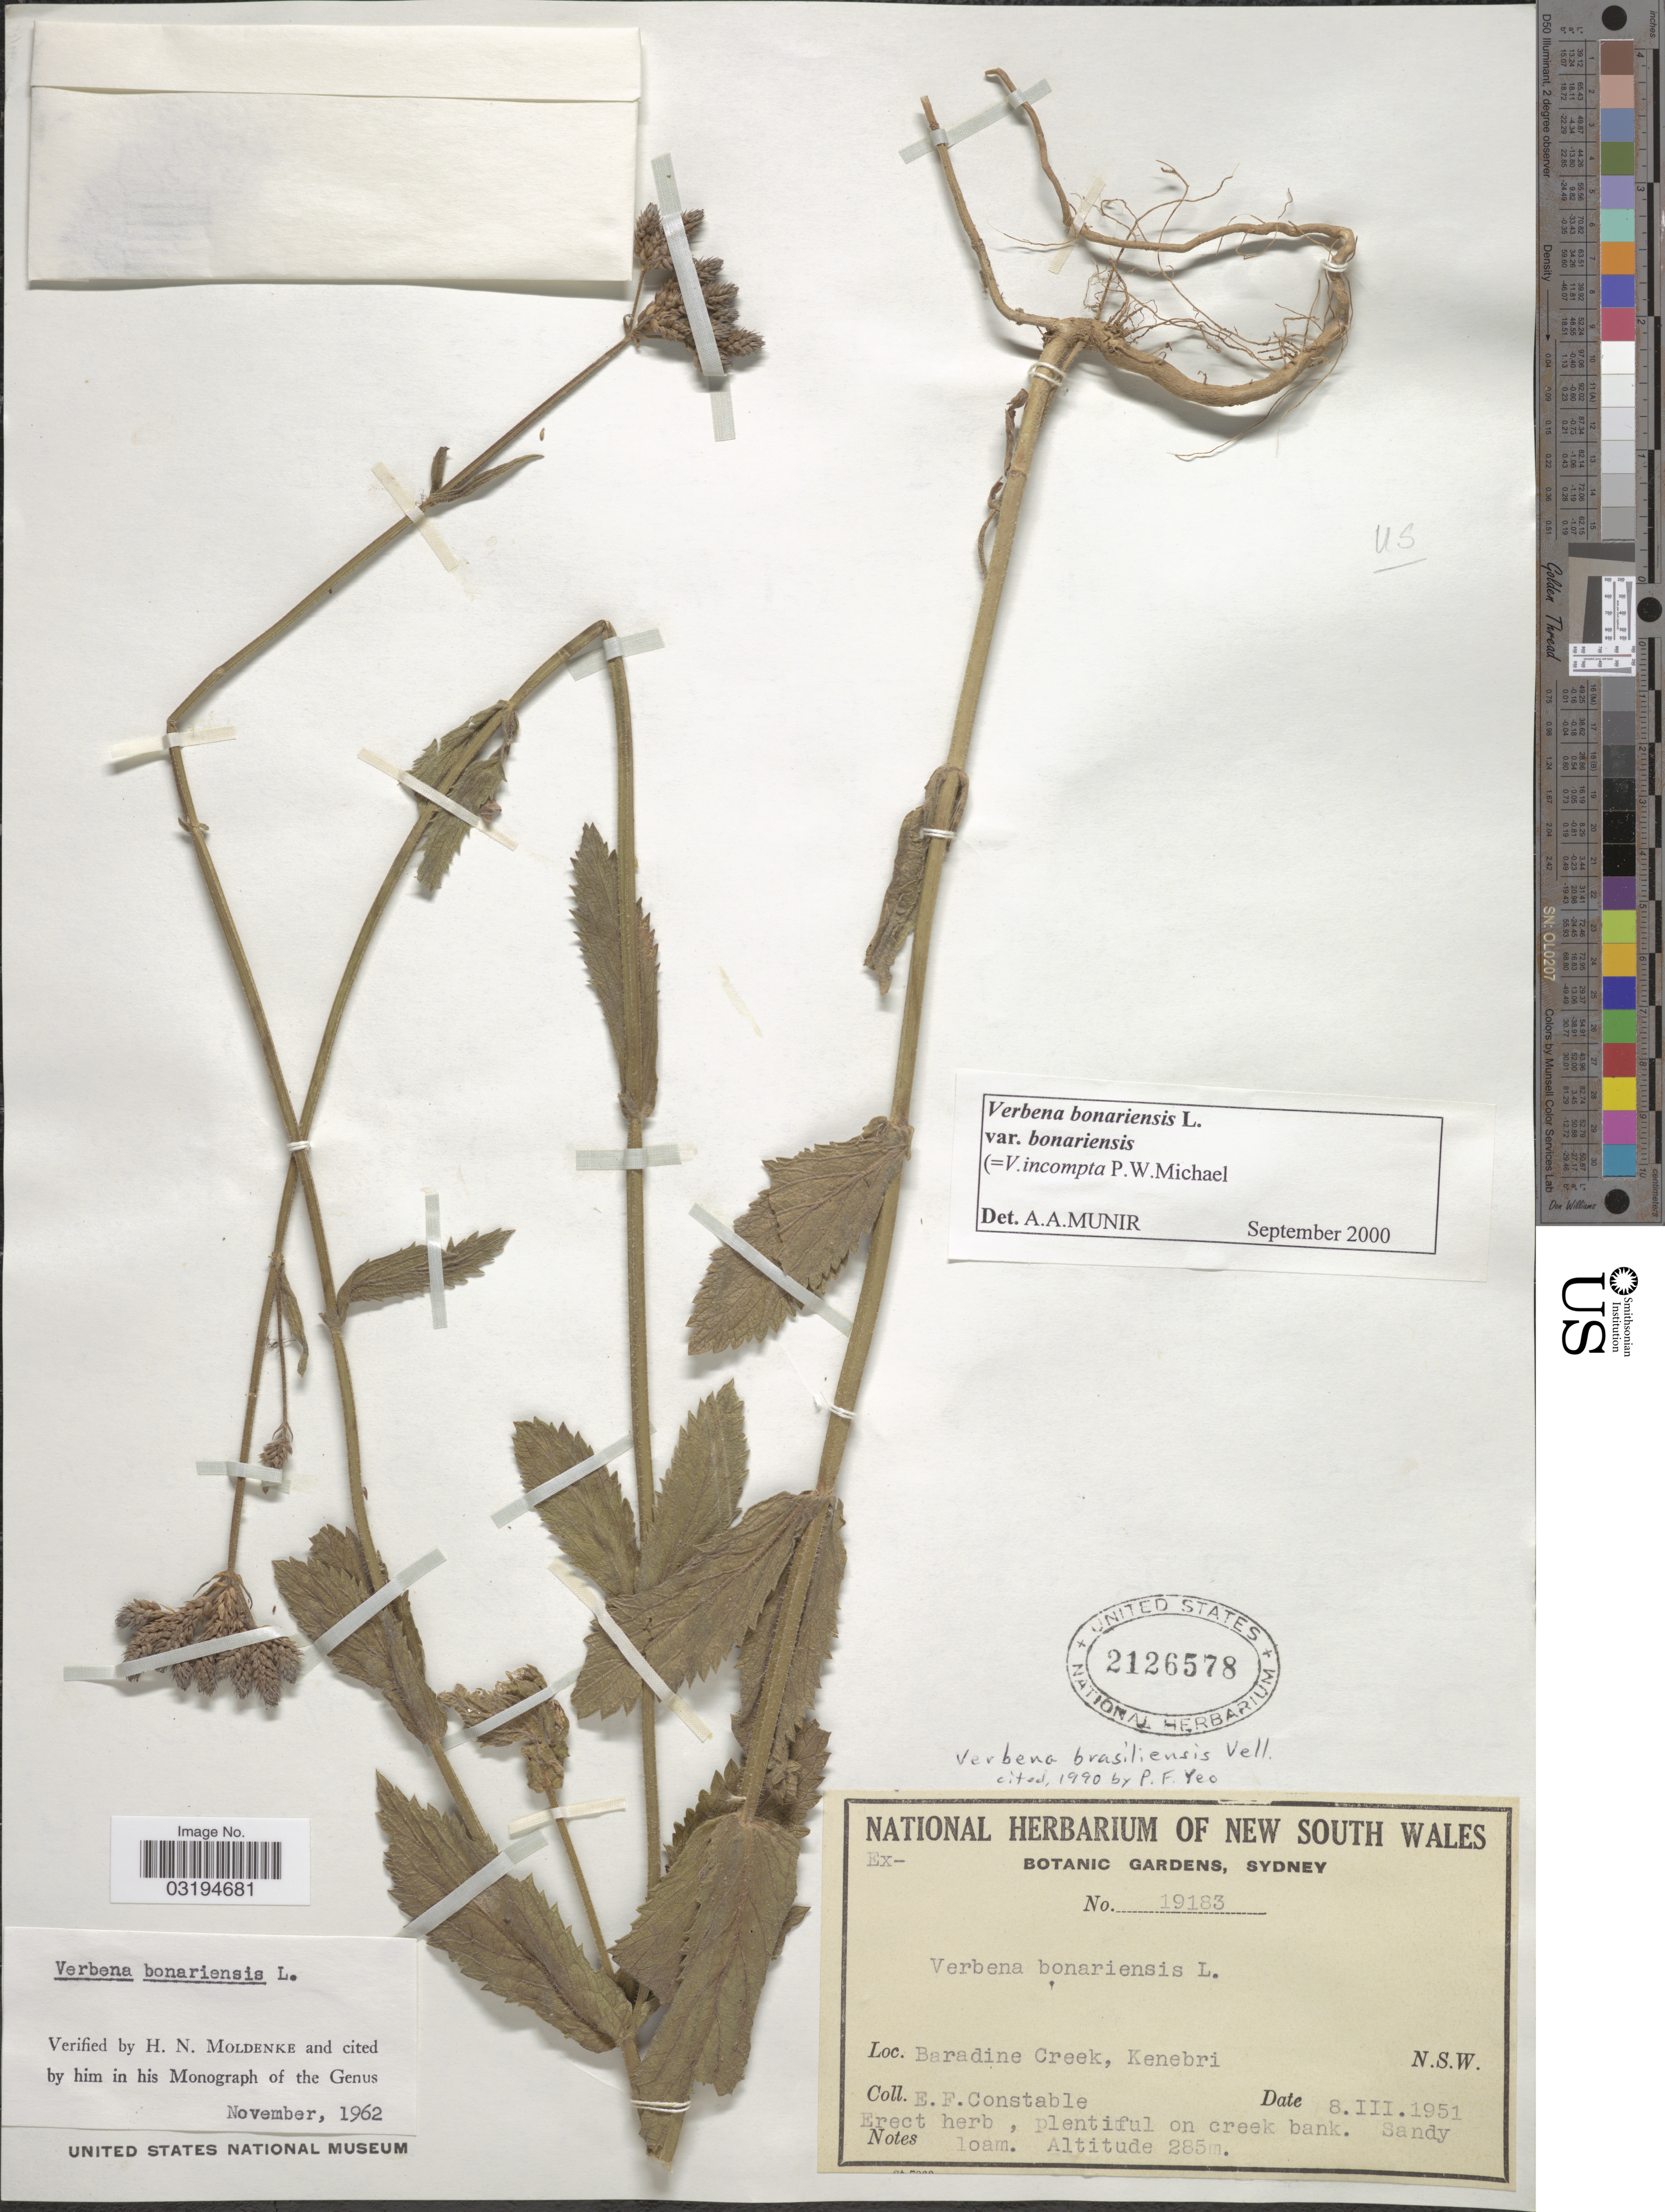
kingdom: Plantae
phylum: Tracheophyta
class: Magnoliopsida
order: Lamiales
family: Verbenaceae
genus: Verbena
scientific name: Verbena bonariensis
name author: L.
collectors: E. F. Constable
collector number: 19183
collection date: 1951-03-08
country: Australia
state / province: New South Wales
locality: Baradine Creek, Kenebri. N.S.W.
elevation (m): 285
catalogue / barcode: US 2126578